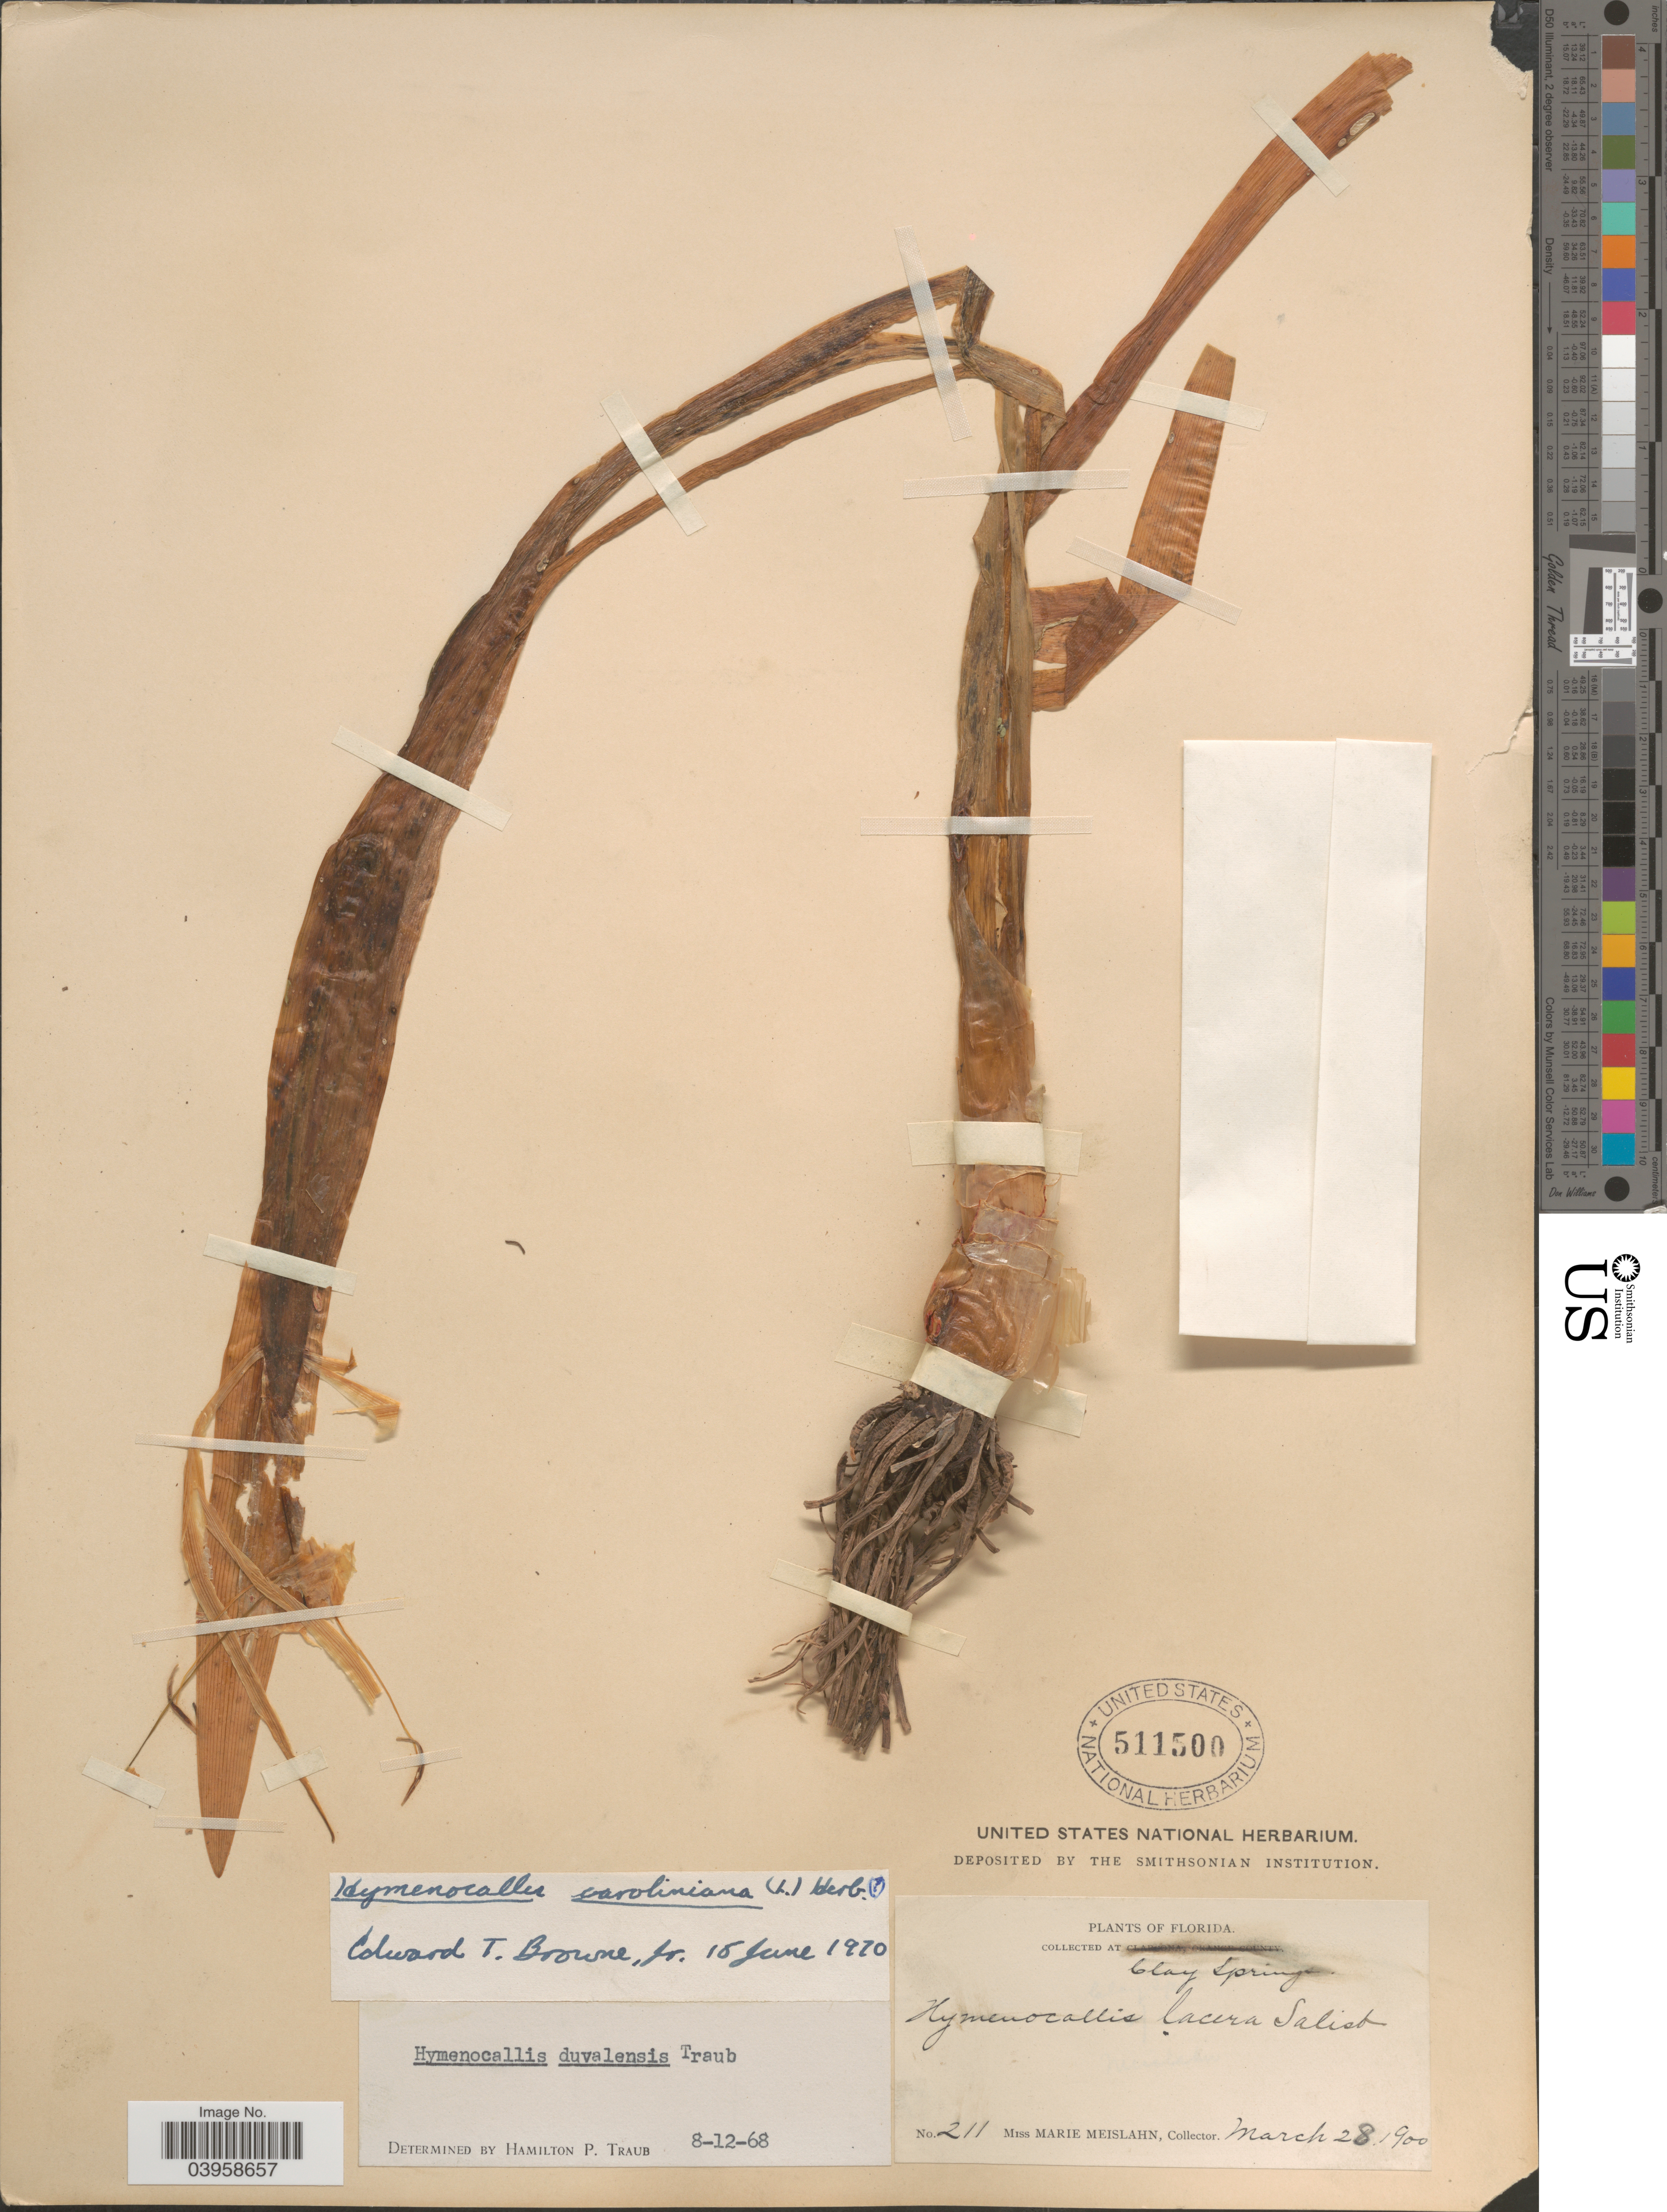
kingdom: Plantae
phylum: Tracheophyta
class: Liliopsida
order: Asparagales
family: Amaryllidaceae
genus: Hymenocallis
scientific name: Hymenocallis caroliniana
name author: (L.) Herb.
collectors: M. Meislahn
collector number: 211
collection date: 1900-03-28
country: United States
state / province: Florida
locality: At Clay Springs.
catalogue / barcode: US 511500